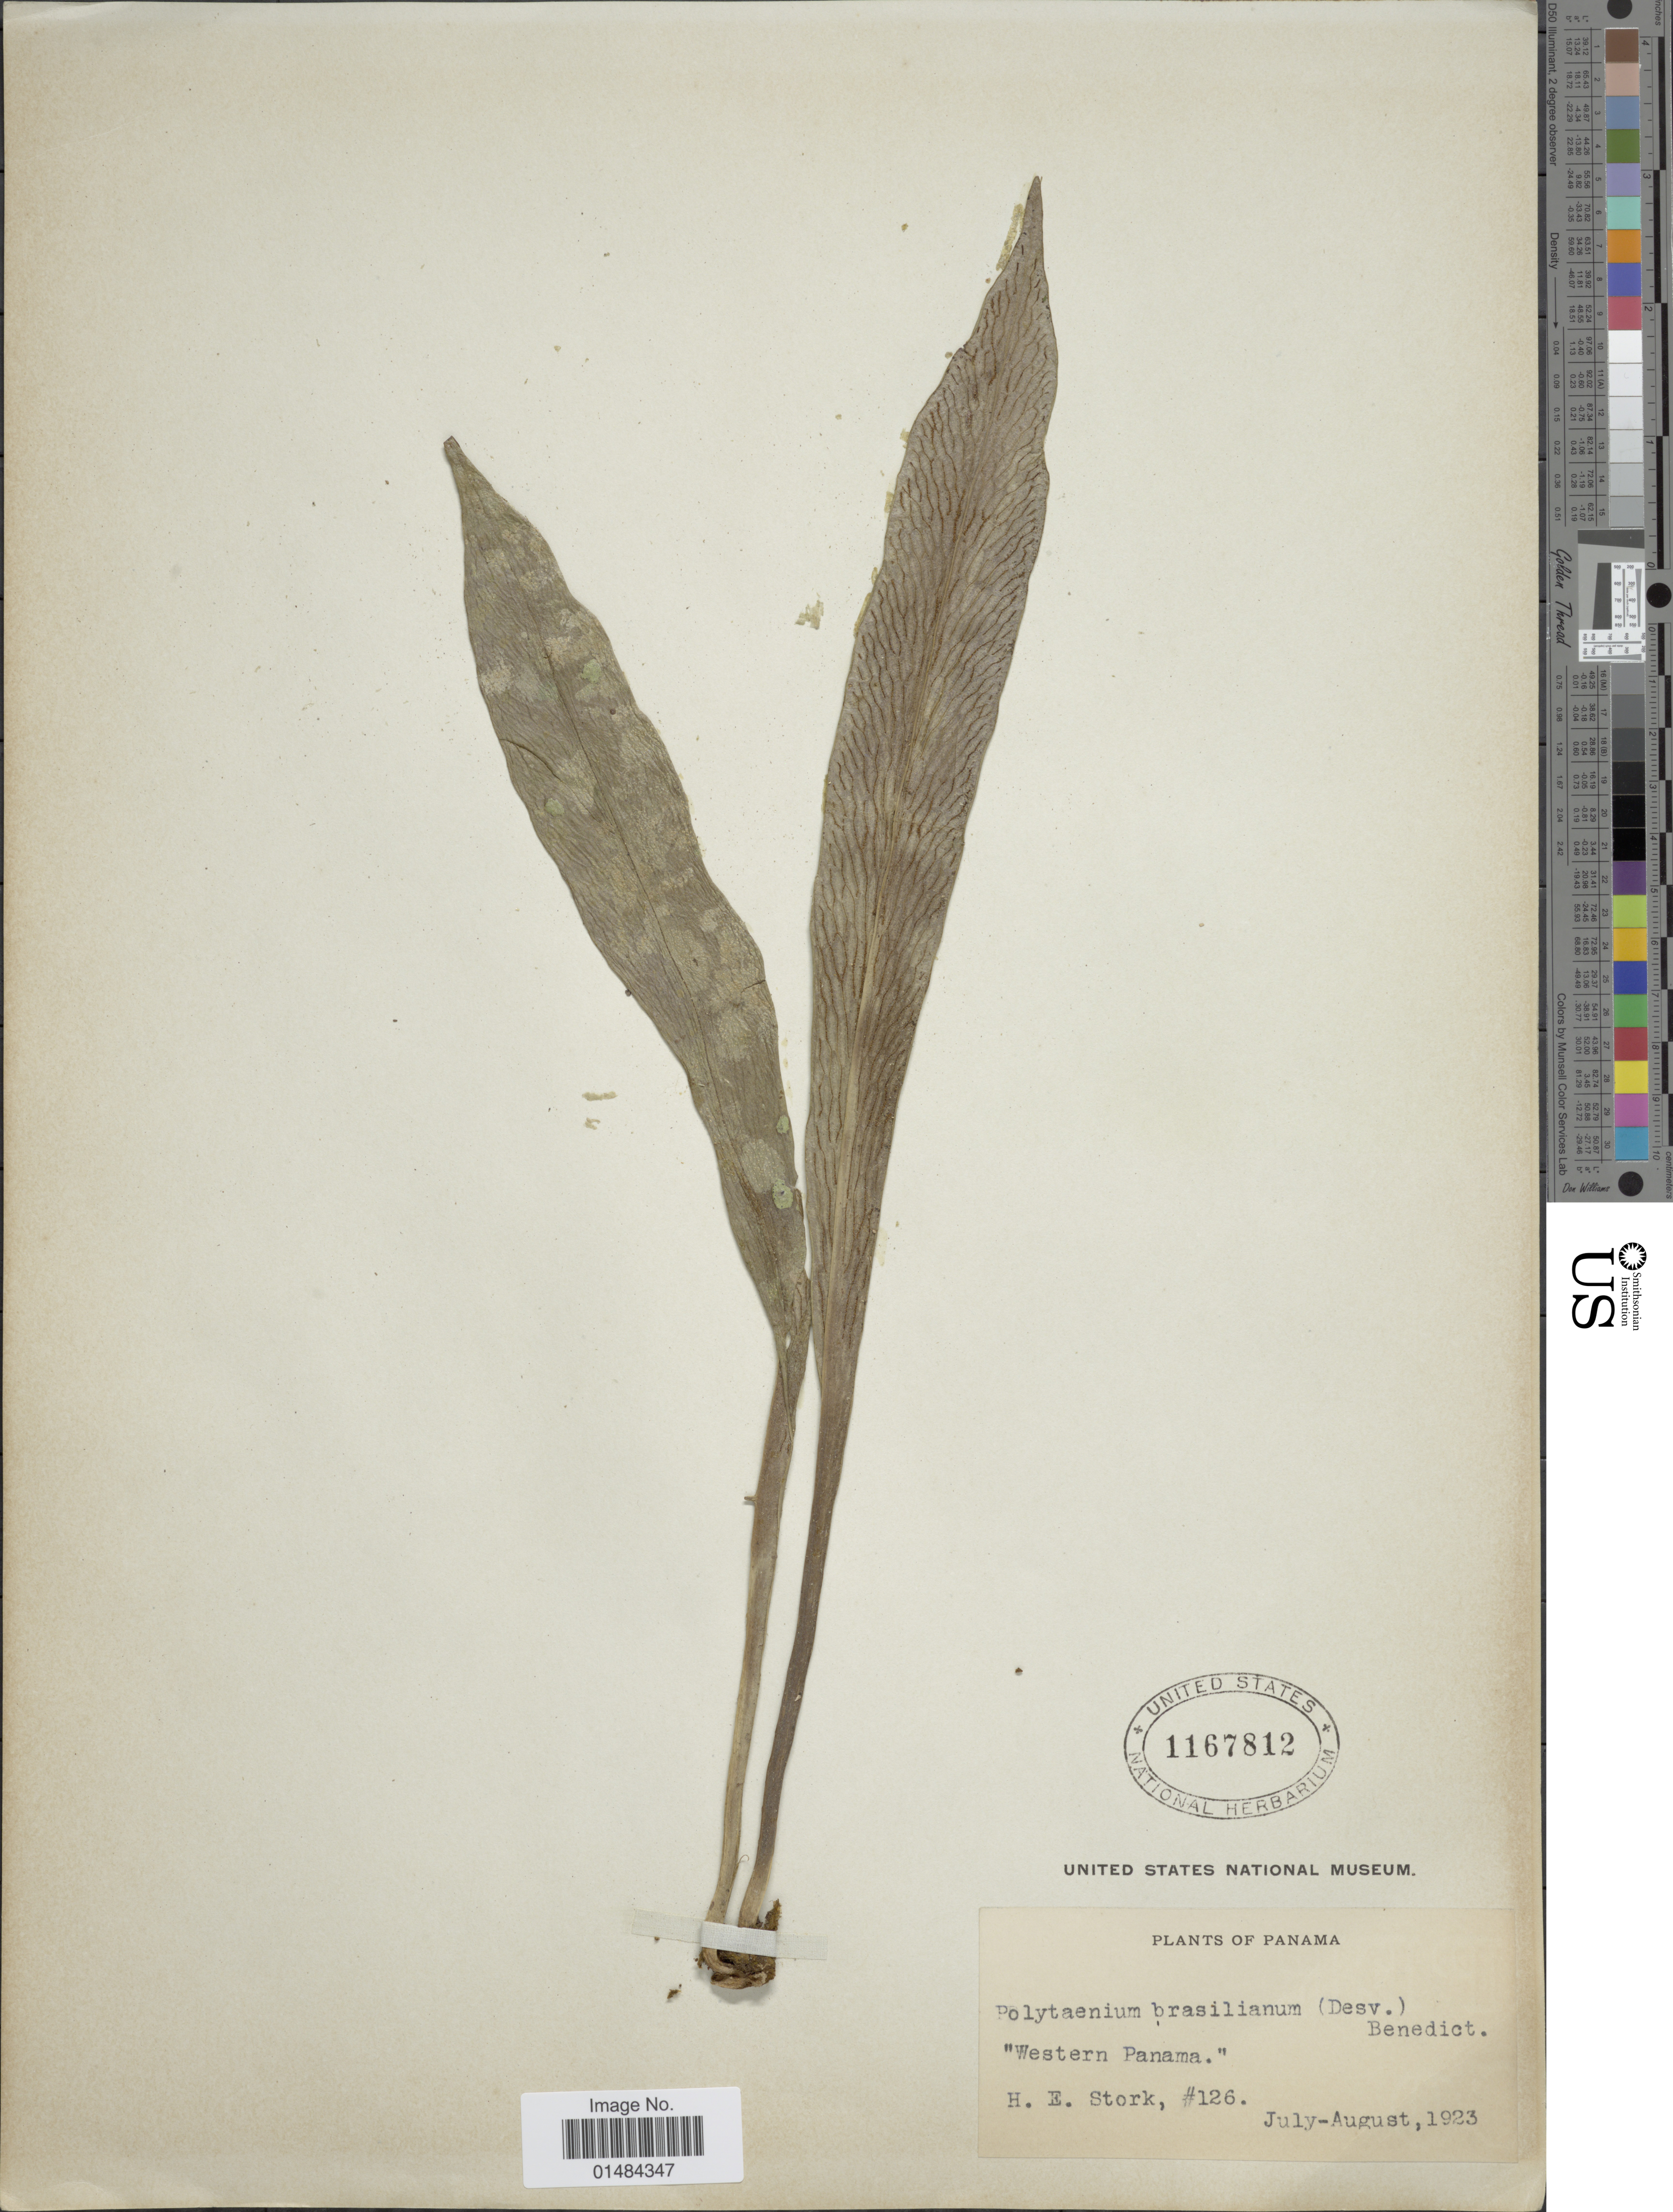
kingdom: Plantae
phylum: Tracheophyta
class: Polypodiopsida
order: Polypodiales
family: Pteridaceae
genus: Polytaenium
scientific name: Polytaenium chlorosporum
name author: (Mickel & Beitel) E.H. Crane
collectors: H. E. Stork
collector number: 126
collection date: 1923-07/1923-08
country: Panama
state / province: Panamá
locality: Panama, Western Panama.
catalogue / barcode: US 1167812